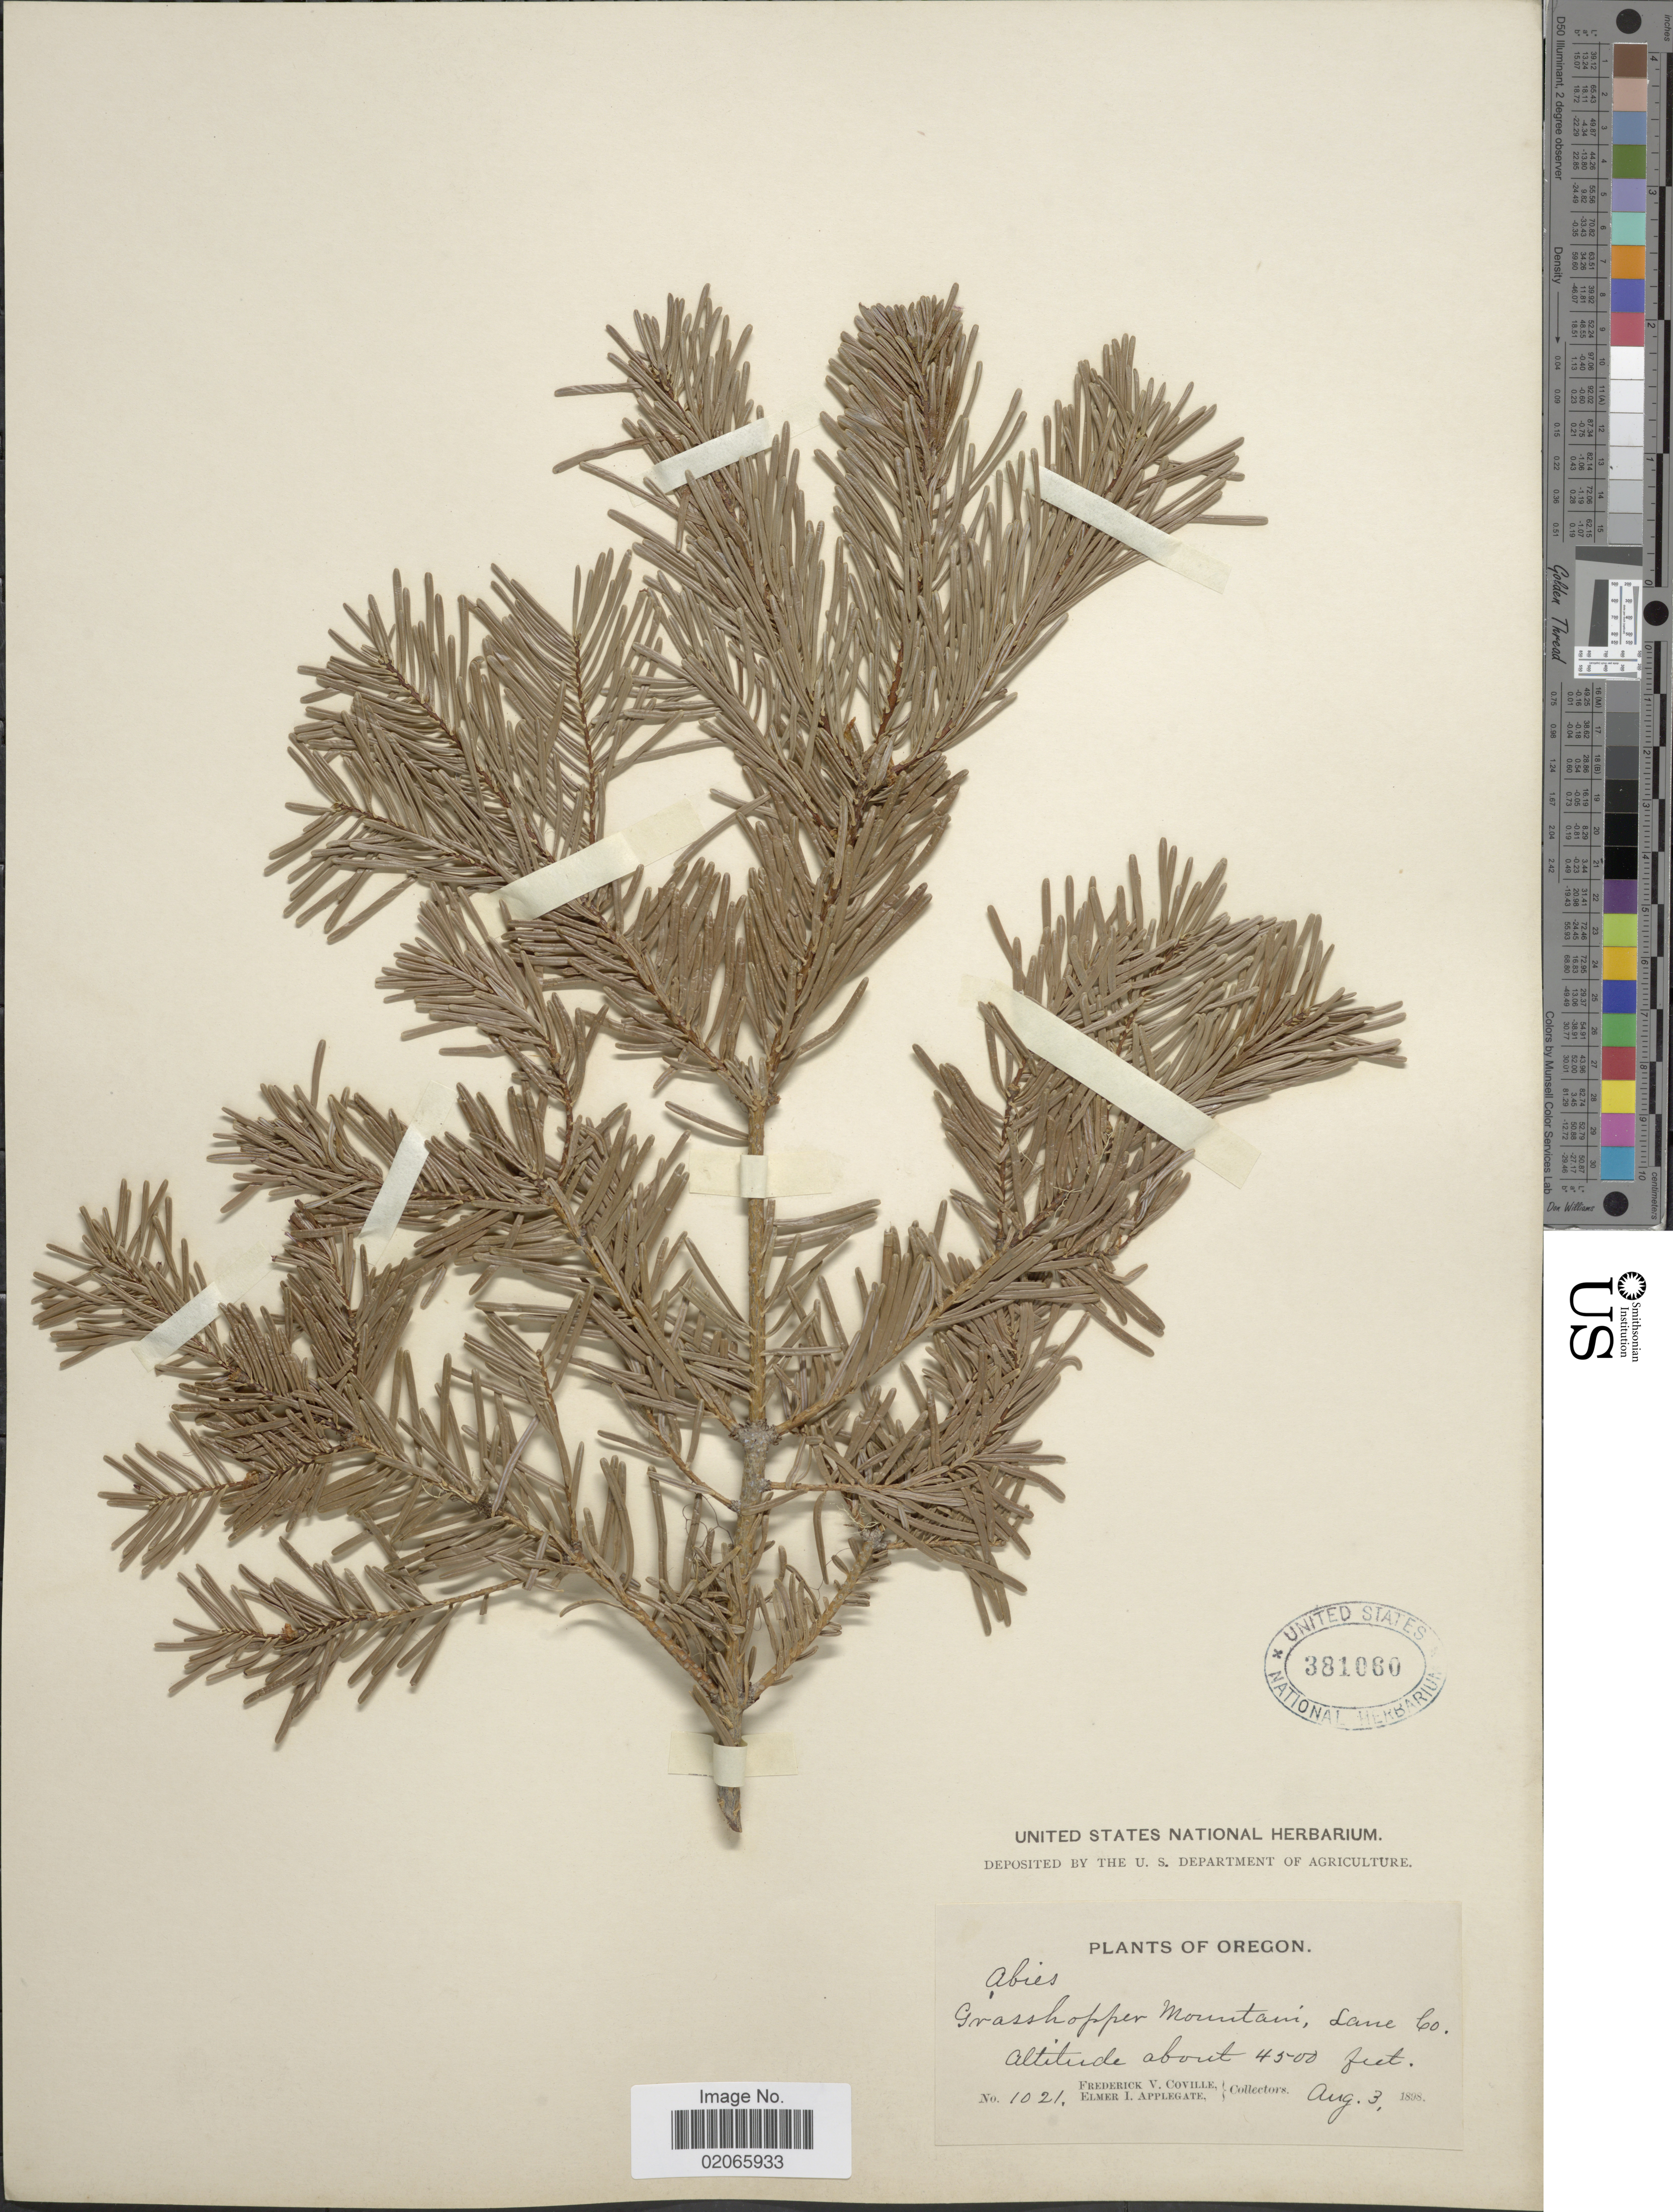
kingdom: Plantae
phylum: Tracheophyta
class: Pinopsida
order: Pinales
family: Pinaceae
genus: Abies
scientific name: Abies sp.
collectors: F. V. Coville & E. I. Applegate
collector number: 1021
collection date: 1898-08-03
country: United States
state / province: Oregon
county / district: Lane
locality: Grasshopper Mountain, Lane Co.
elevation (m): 1372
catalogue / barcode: US 381060